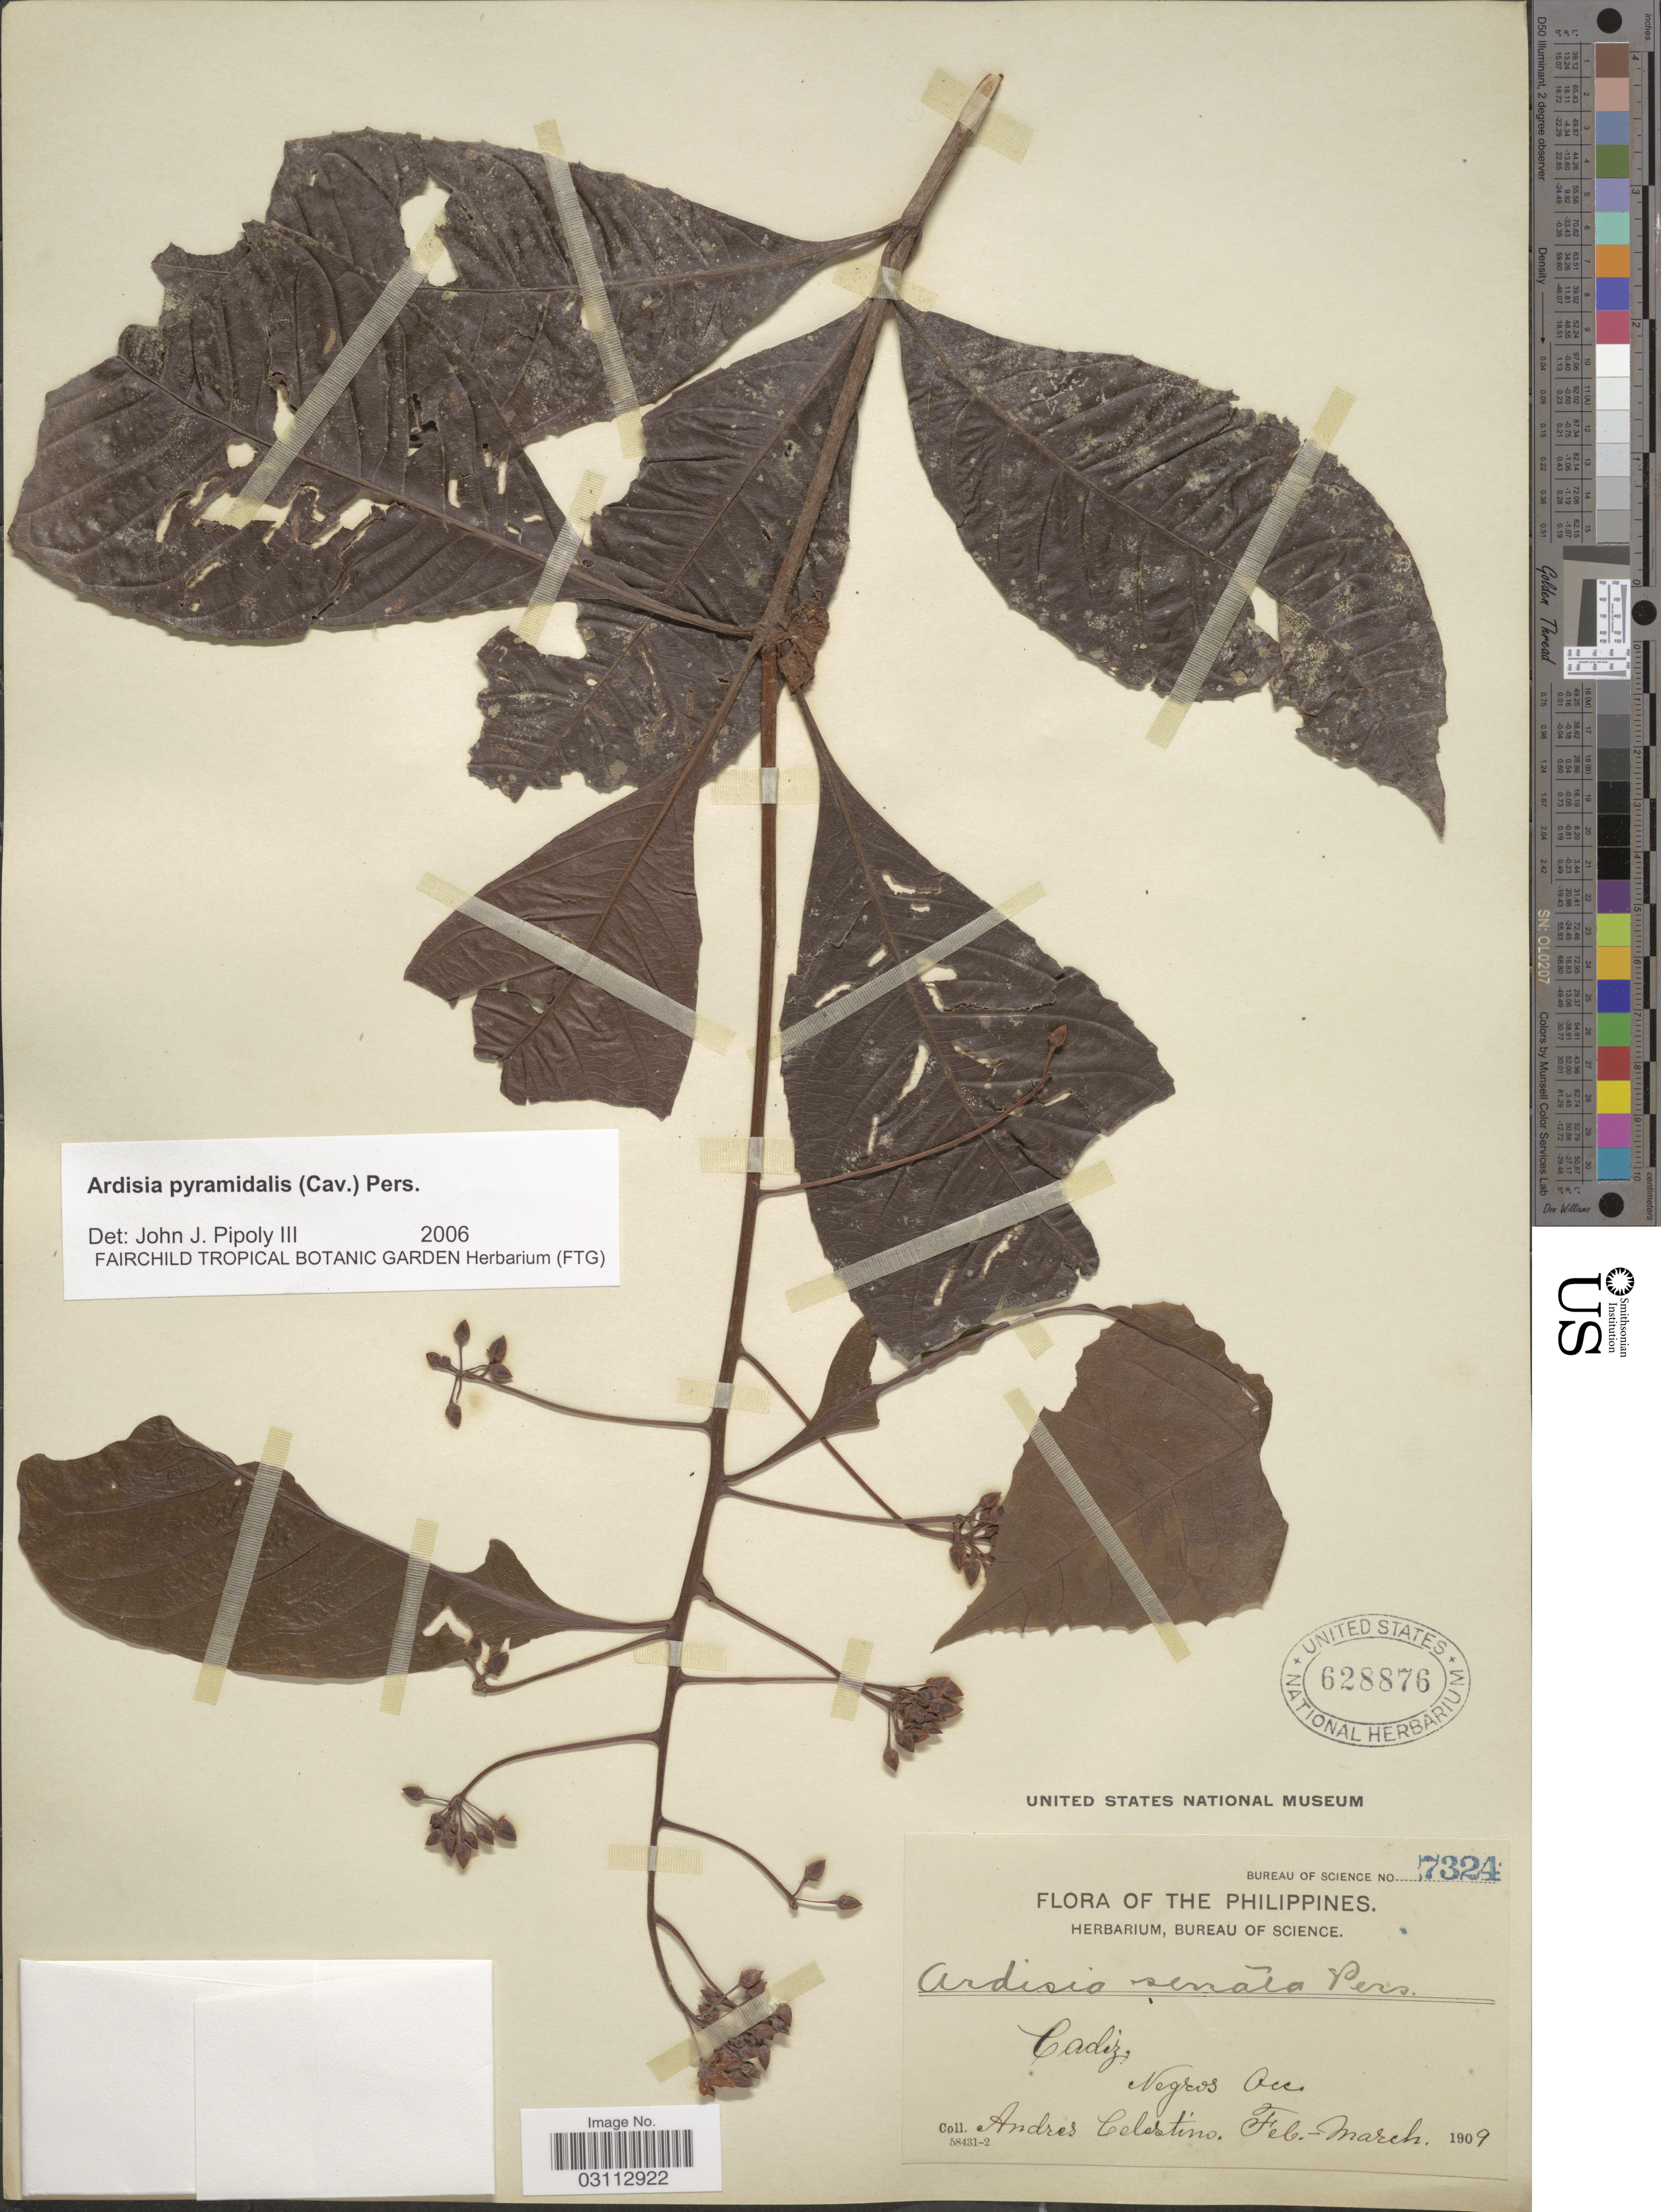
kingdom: Plantae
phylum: Tracheophyta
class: Magnoliopsida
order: Ericales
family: Primulaceae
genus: Ardisia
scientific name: Ardisia pyramidalis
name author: (Cav.) Pers.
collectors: A. Celestino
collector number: Bureau of Science 7324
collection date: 1909-02/1909-03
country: Philippines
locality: Cadiz, Negros Occ.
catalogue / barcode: US 628876